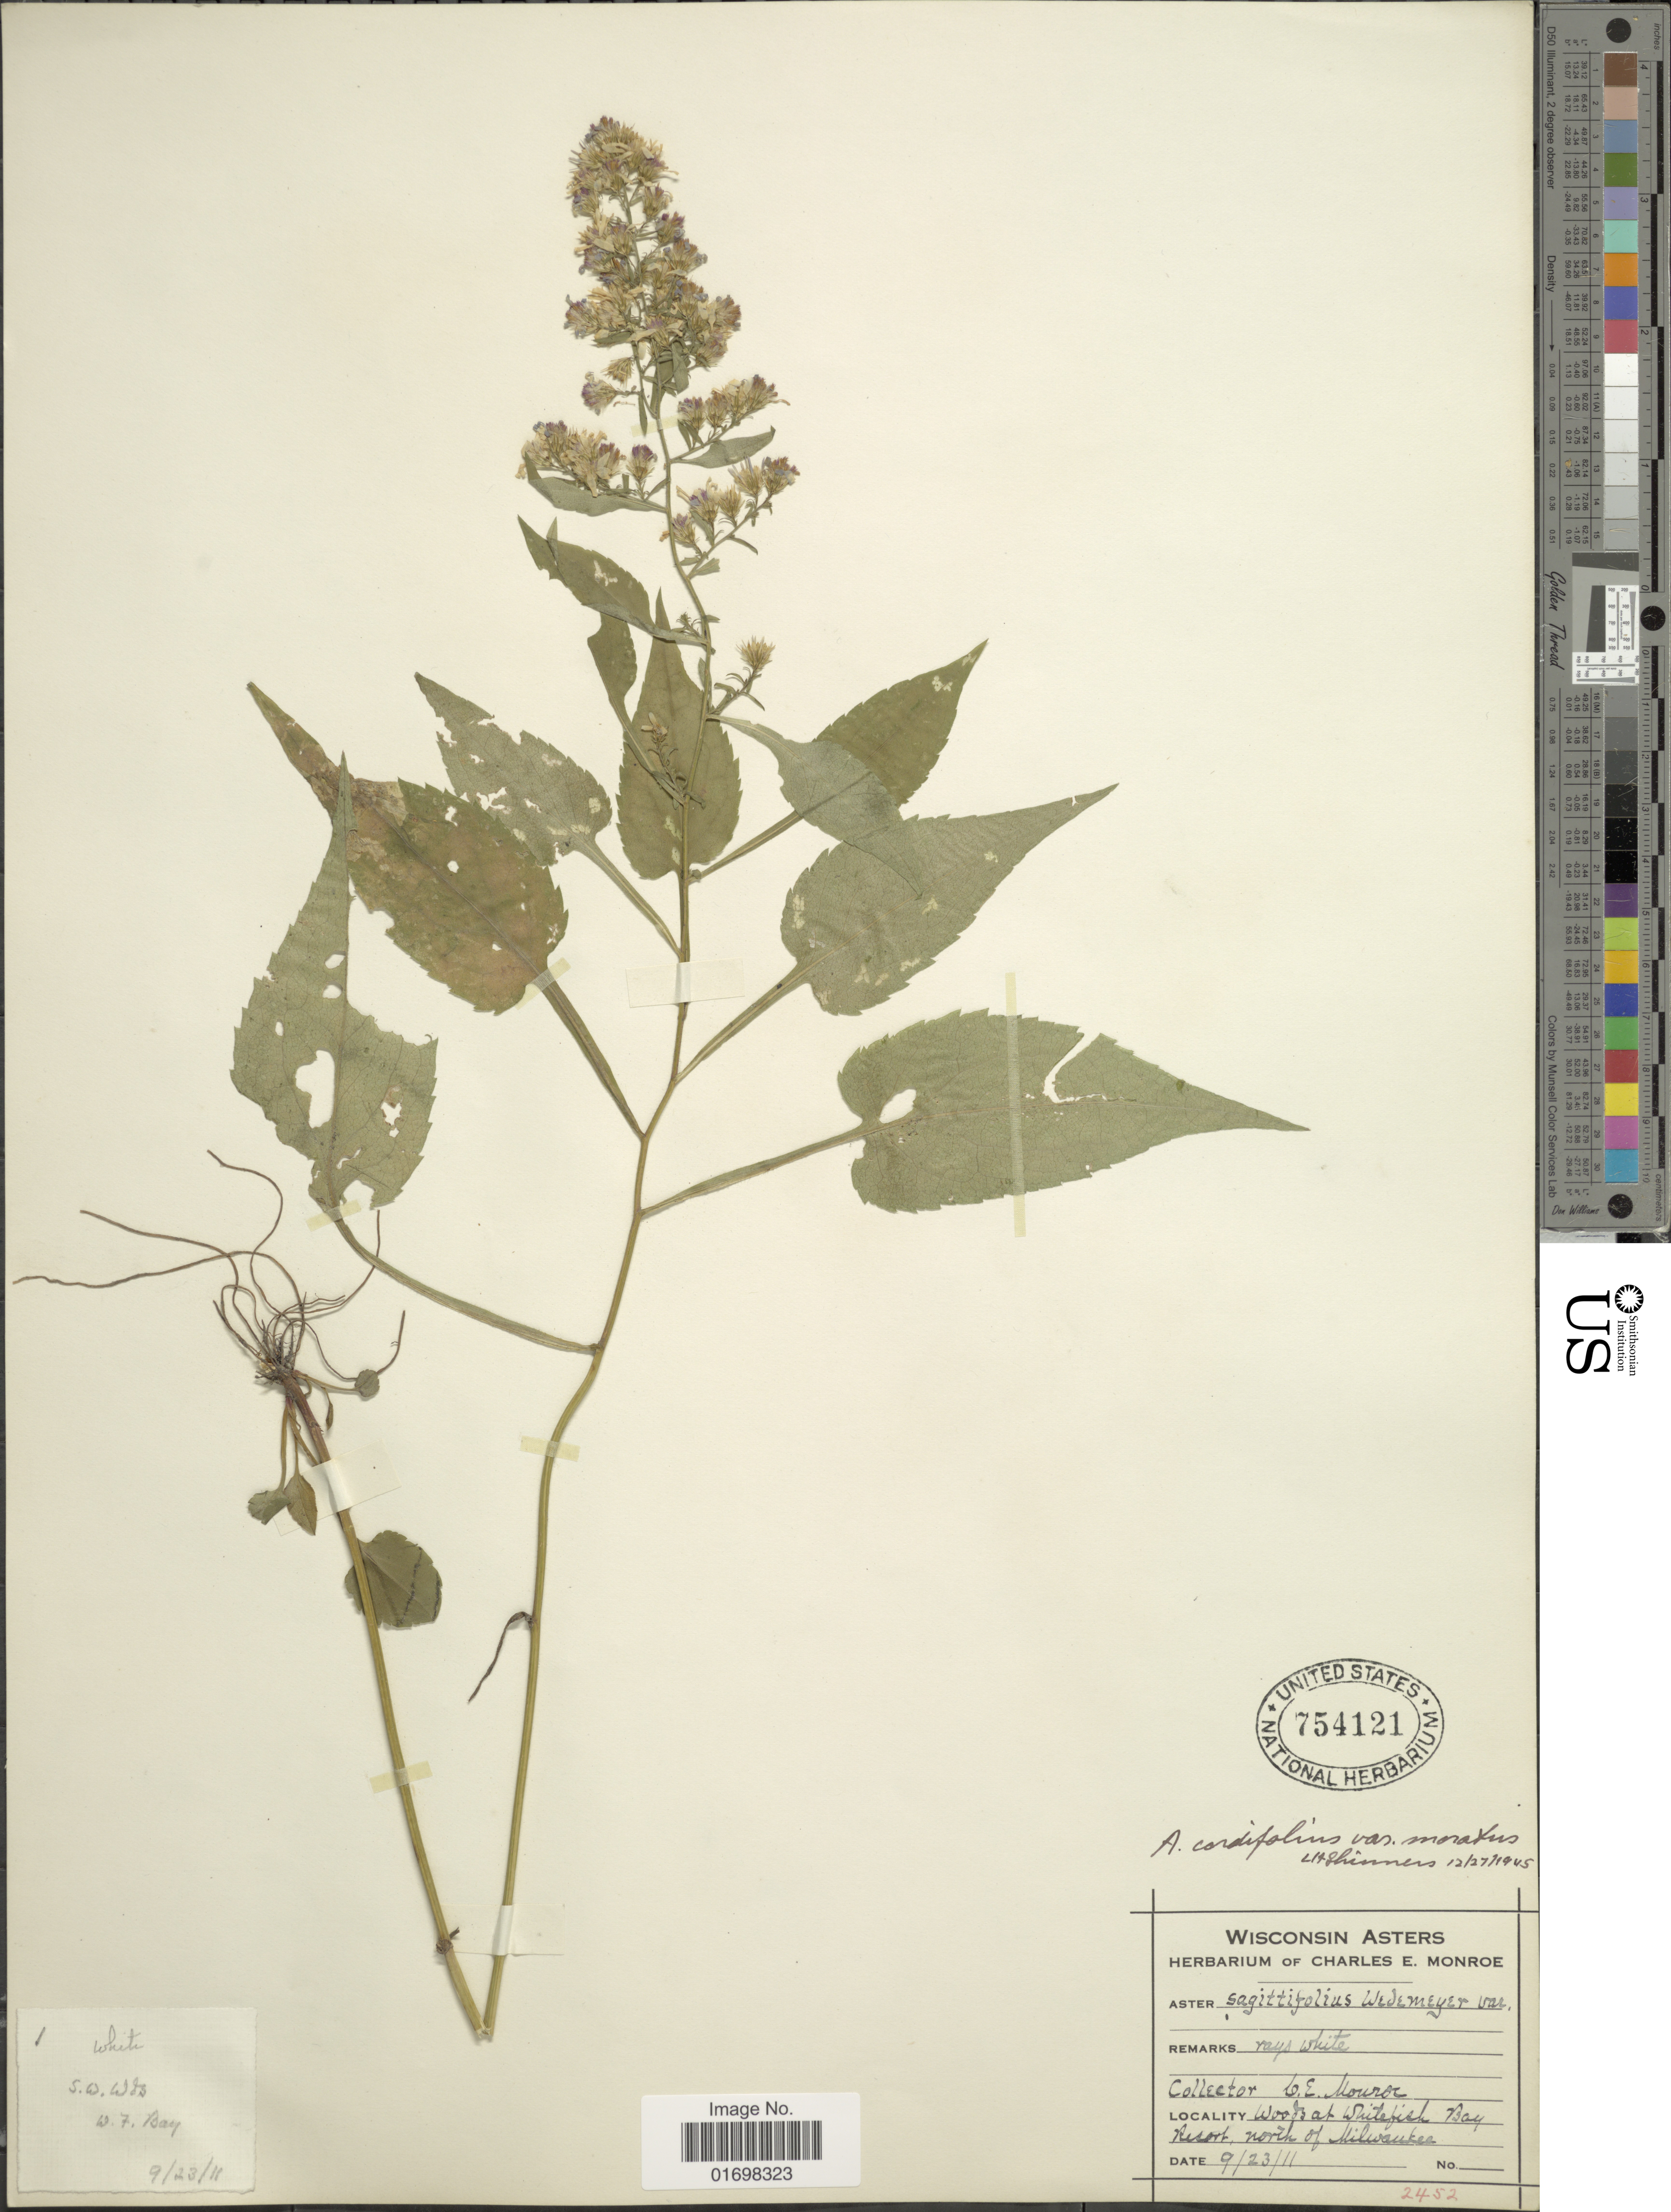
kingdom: Plantae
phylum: Tracheophyta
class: Magnoliopsida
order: Asterales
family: Asteraceae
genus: Symphyotrichum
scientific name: Symphyotrichum cordifolium var. moratum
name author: (Shinners) G.L. Nesom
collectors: C. Monroe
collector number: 2452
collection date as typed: Transcribed d/m/y: 23/9/11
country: United States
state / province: Wisconsin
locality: Woods at whitefish Bay resort, north of Milwaukee.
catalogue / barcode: US 754121